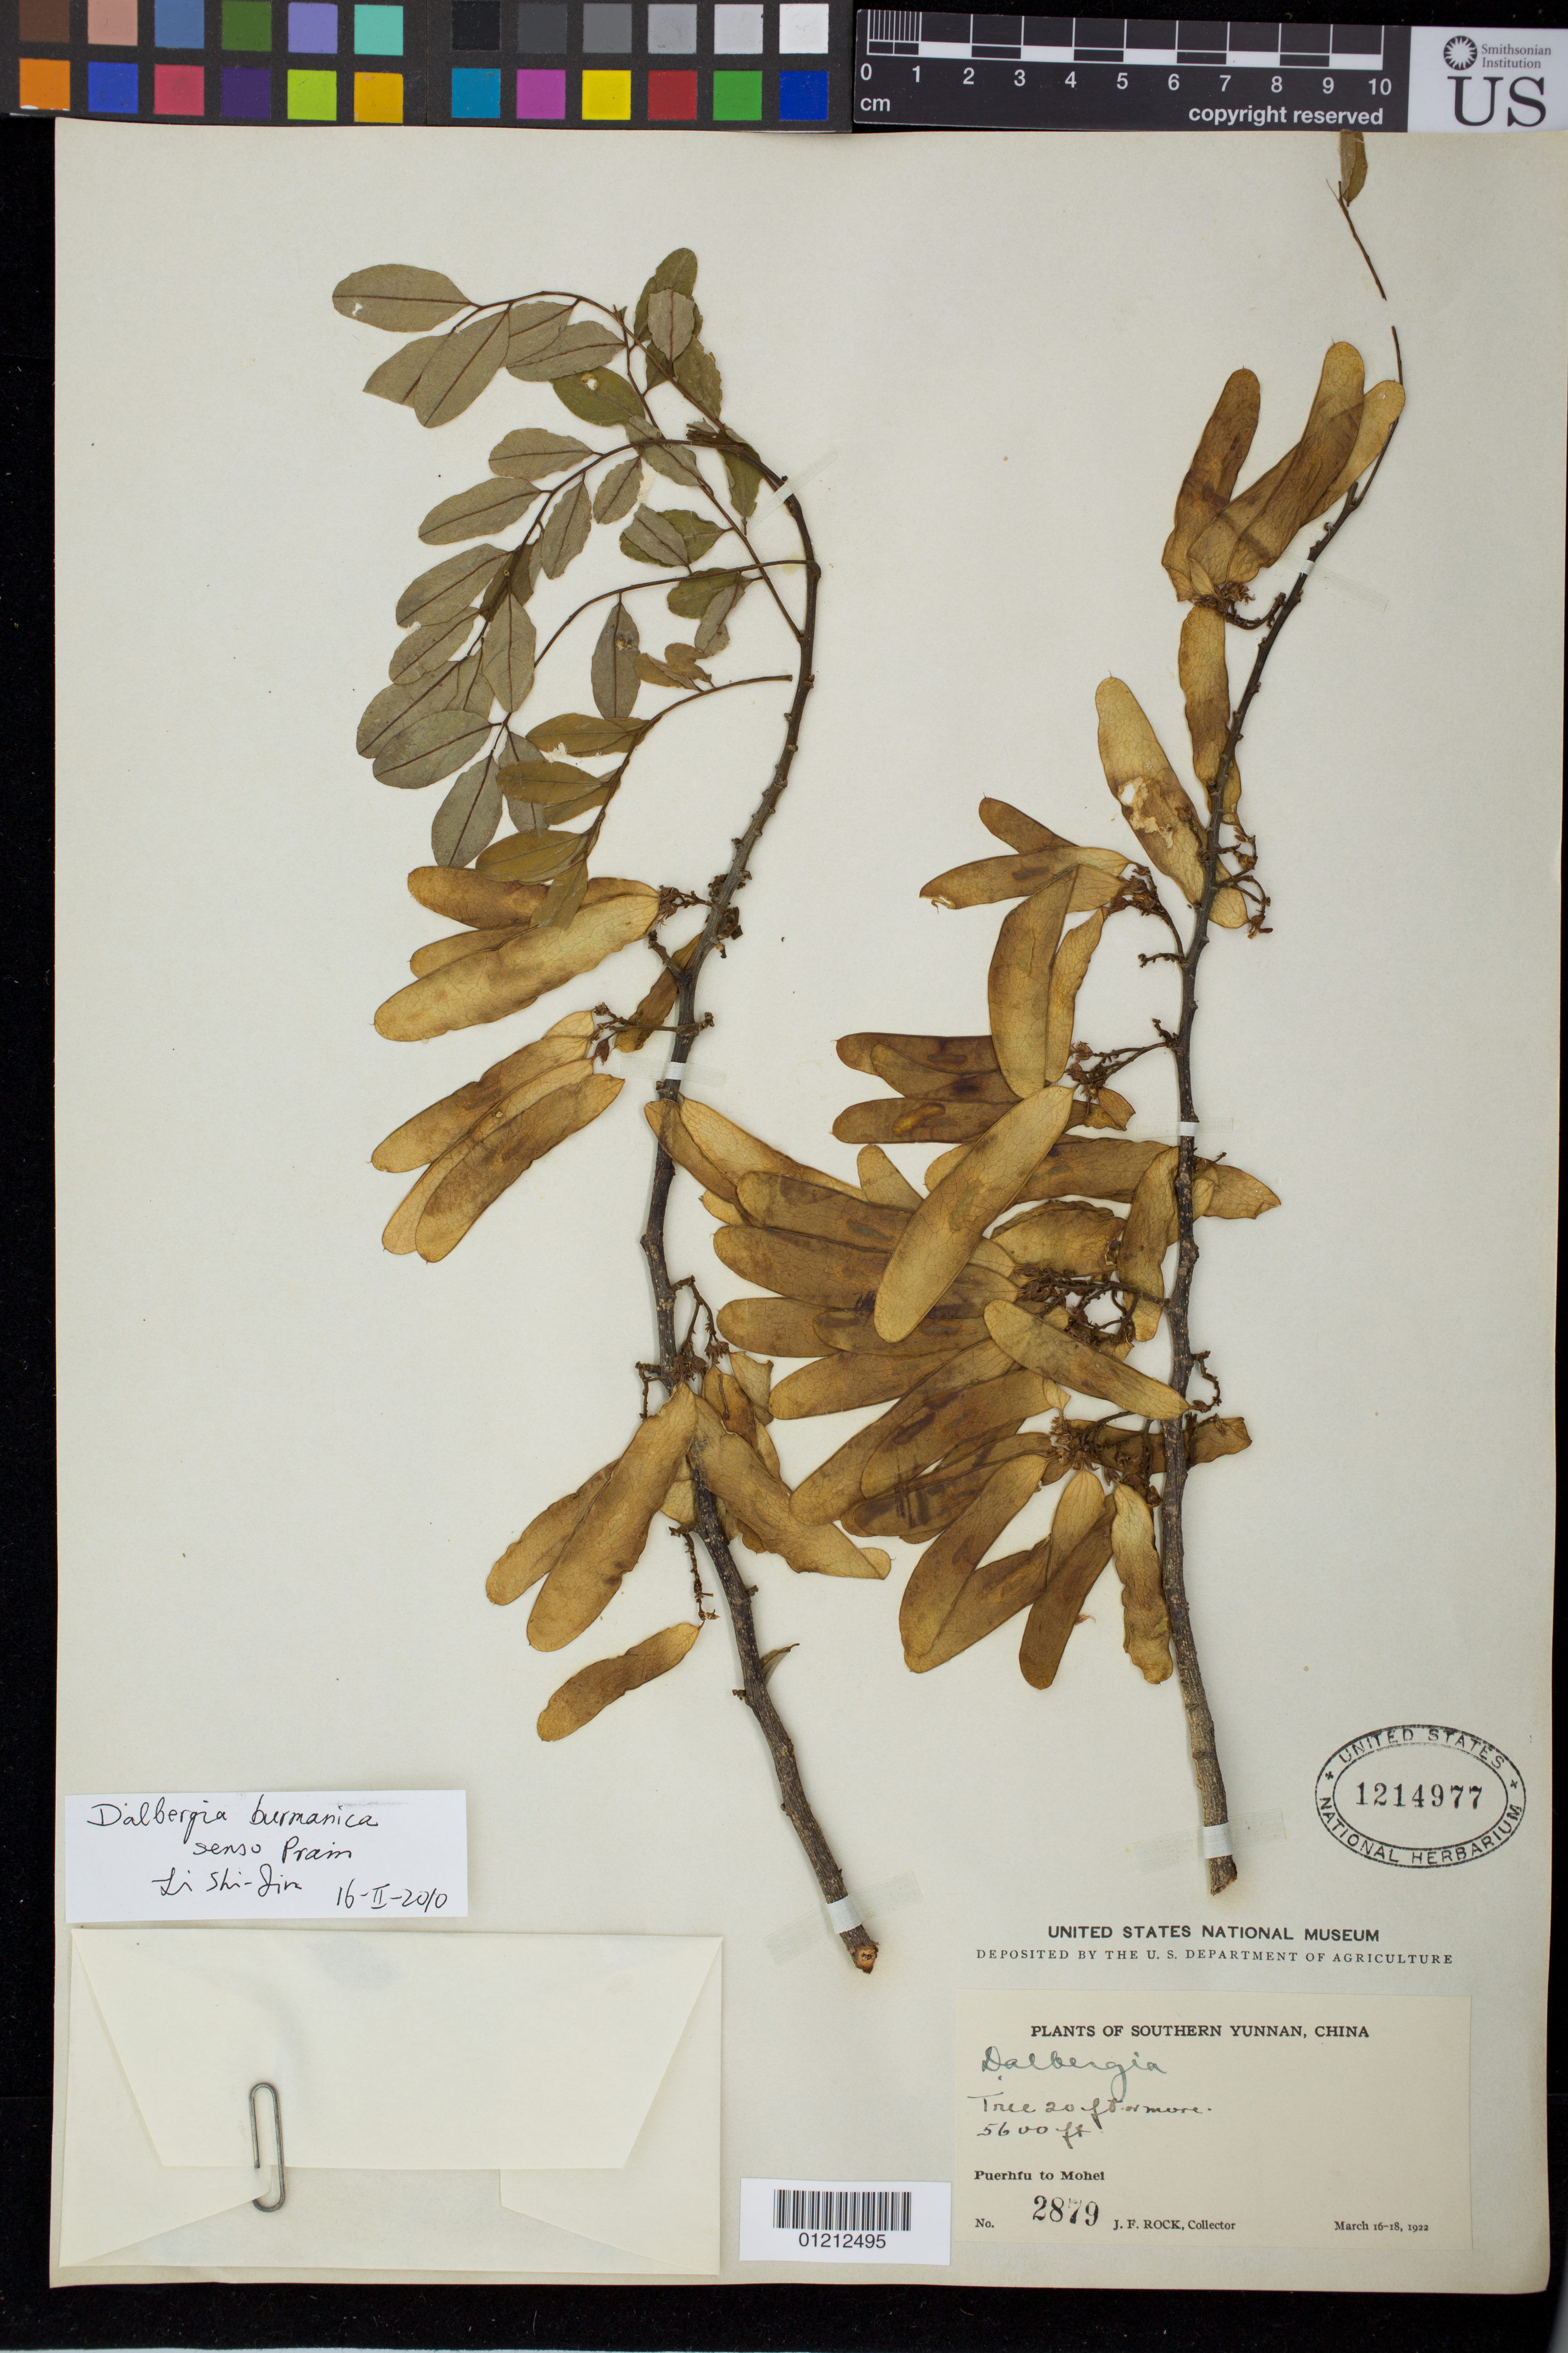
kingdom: Plantae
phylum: Tracheophyta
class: Magnoliopsida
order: Fabales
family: Fabaceae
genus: Dalbergia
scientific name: Dalbergia burmanica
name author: Prain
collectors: J. F. Rock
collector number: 2879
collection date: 1922-03-16/1922-03-18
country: China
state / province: Yunnan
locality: Puerhfu to Mohei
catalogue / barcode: US 1214977